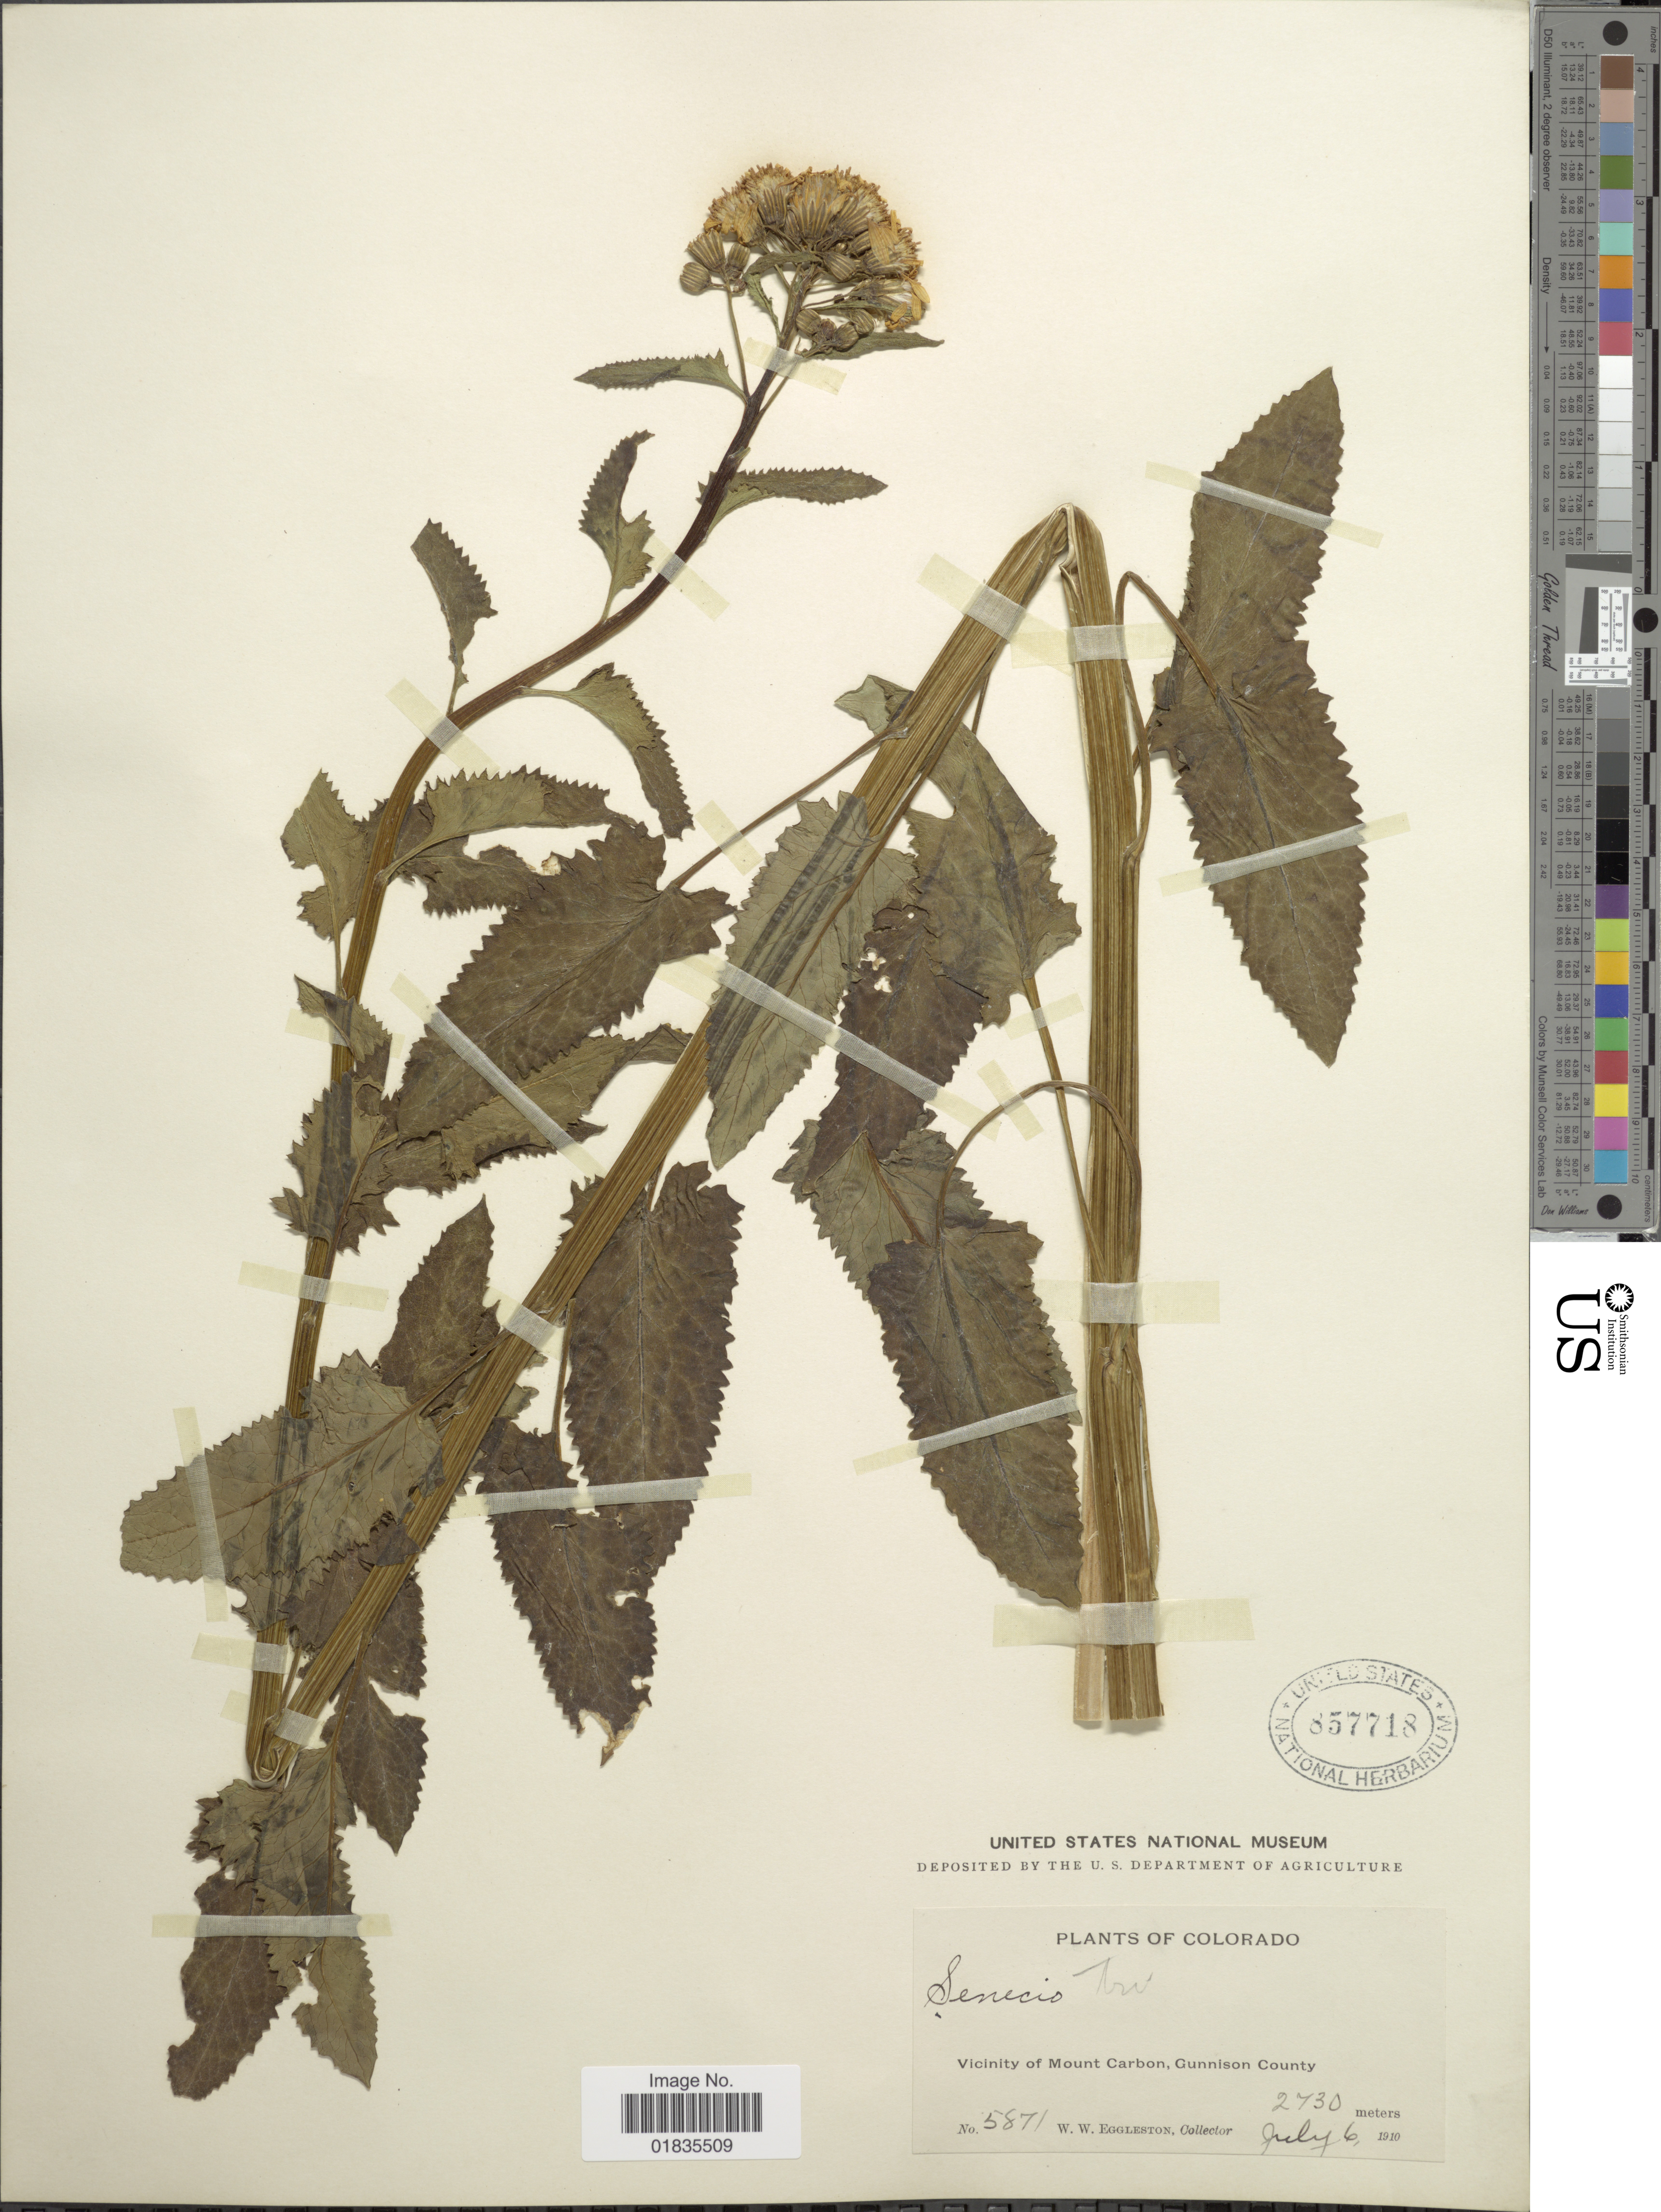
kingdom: Plantae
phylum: Tracheophyta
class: Magnoliopsida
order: Asterales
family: Asteraceae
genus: Senecio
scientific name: Senecio triangularis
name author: Hook.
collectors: W. W. Eggleston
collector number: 5871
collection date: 1910-07-06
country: United States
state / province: Colorado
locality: Vicinity of Mount Carbon, Gunnison County.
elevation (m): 2730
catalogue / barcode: US 857718